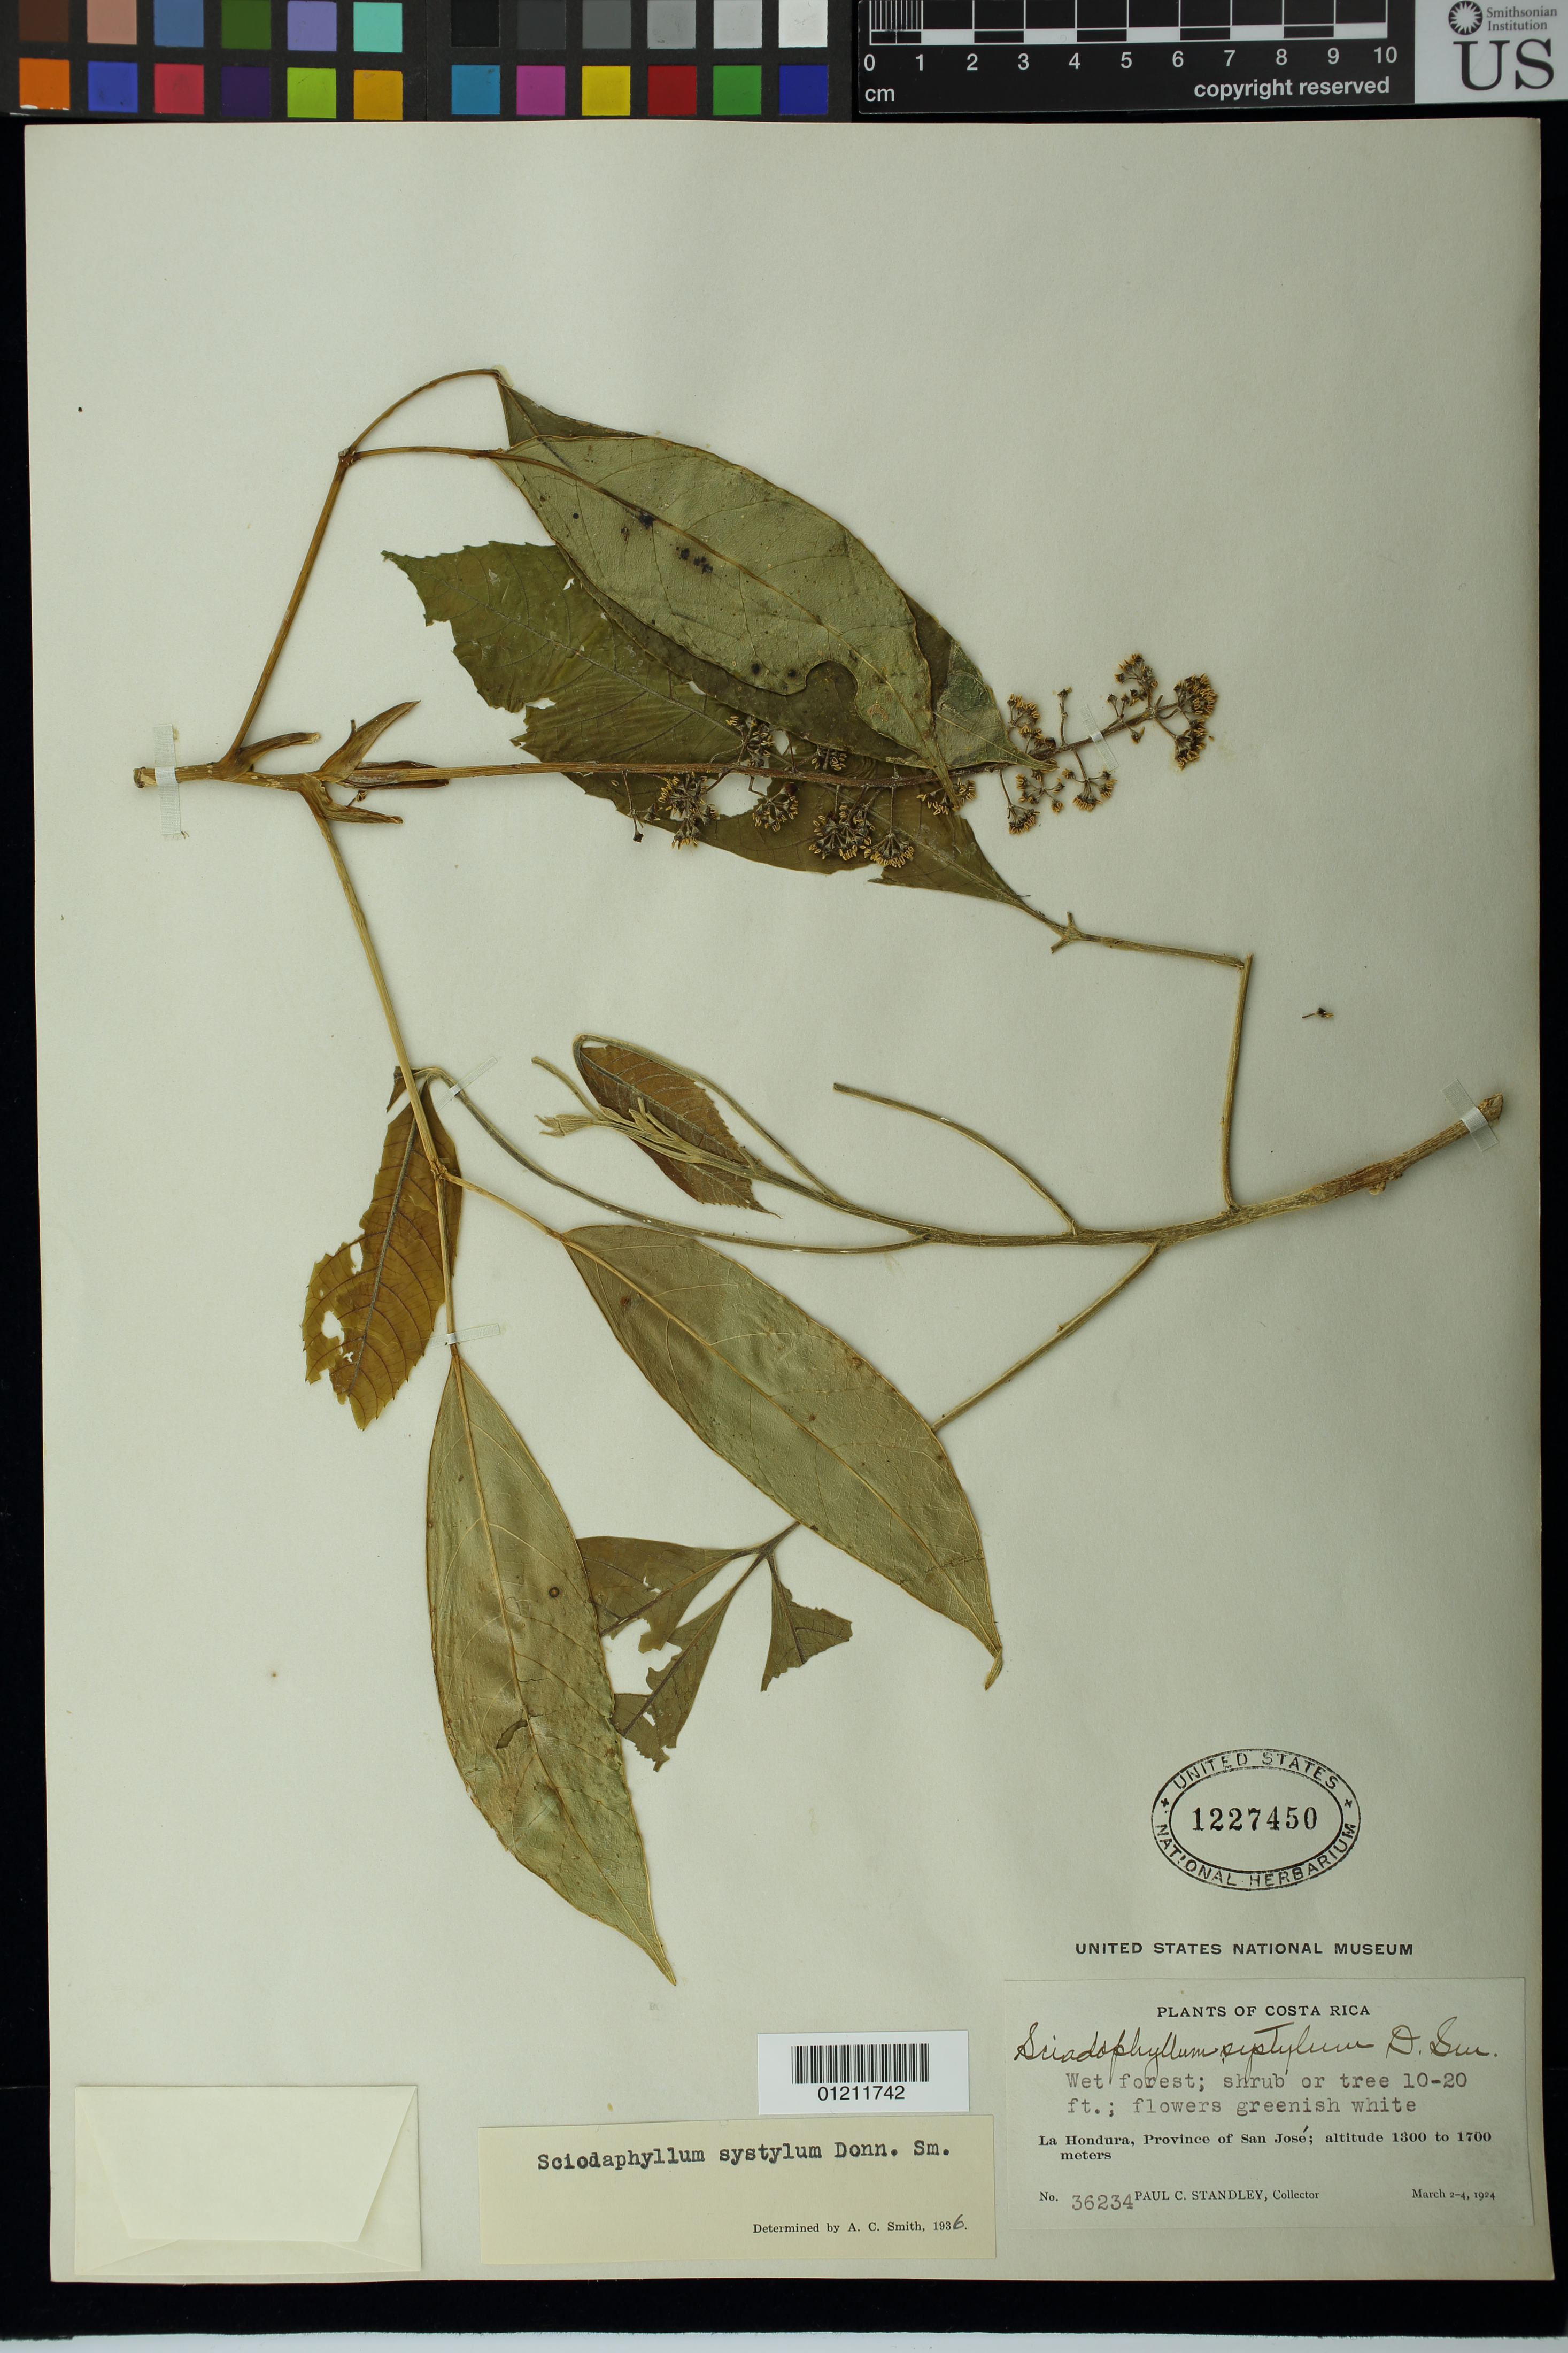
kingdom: Plantae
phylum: Tracheophyta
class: Magnoliopsida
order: Apiales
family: Araliaceae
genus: Schefflera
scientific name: Schefflera brenesii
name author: A.C. Sm.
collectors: P. C. Standley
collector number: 36234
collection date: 1924-03-02/1924-03-04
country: Costa Rica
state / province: San José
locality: Wet forest. La Hondura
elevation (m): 1300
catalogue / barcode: US 1227450